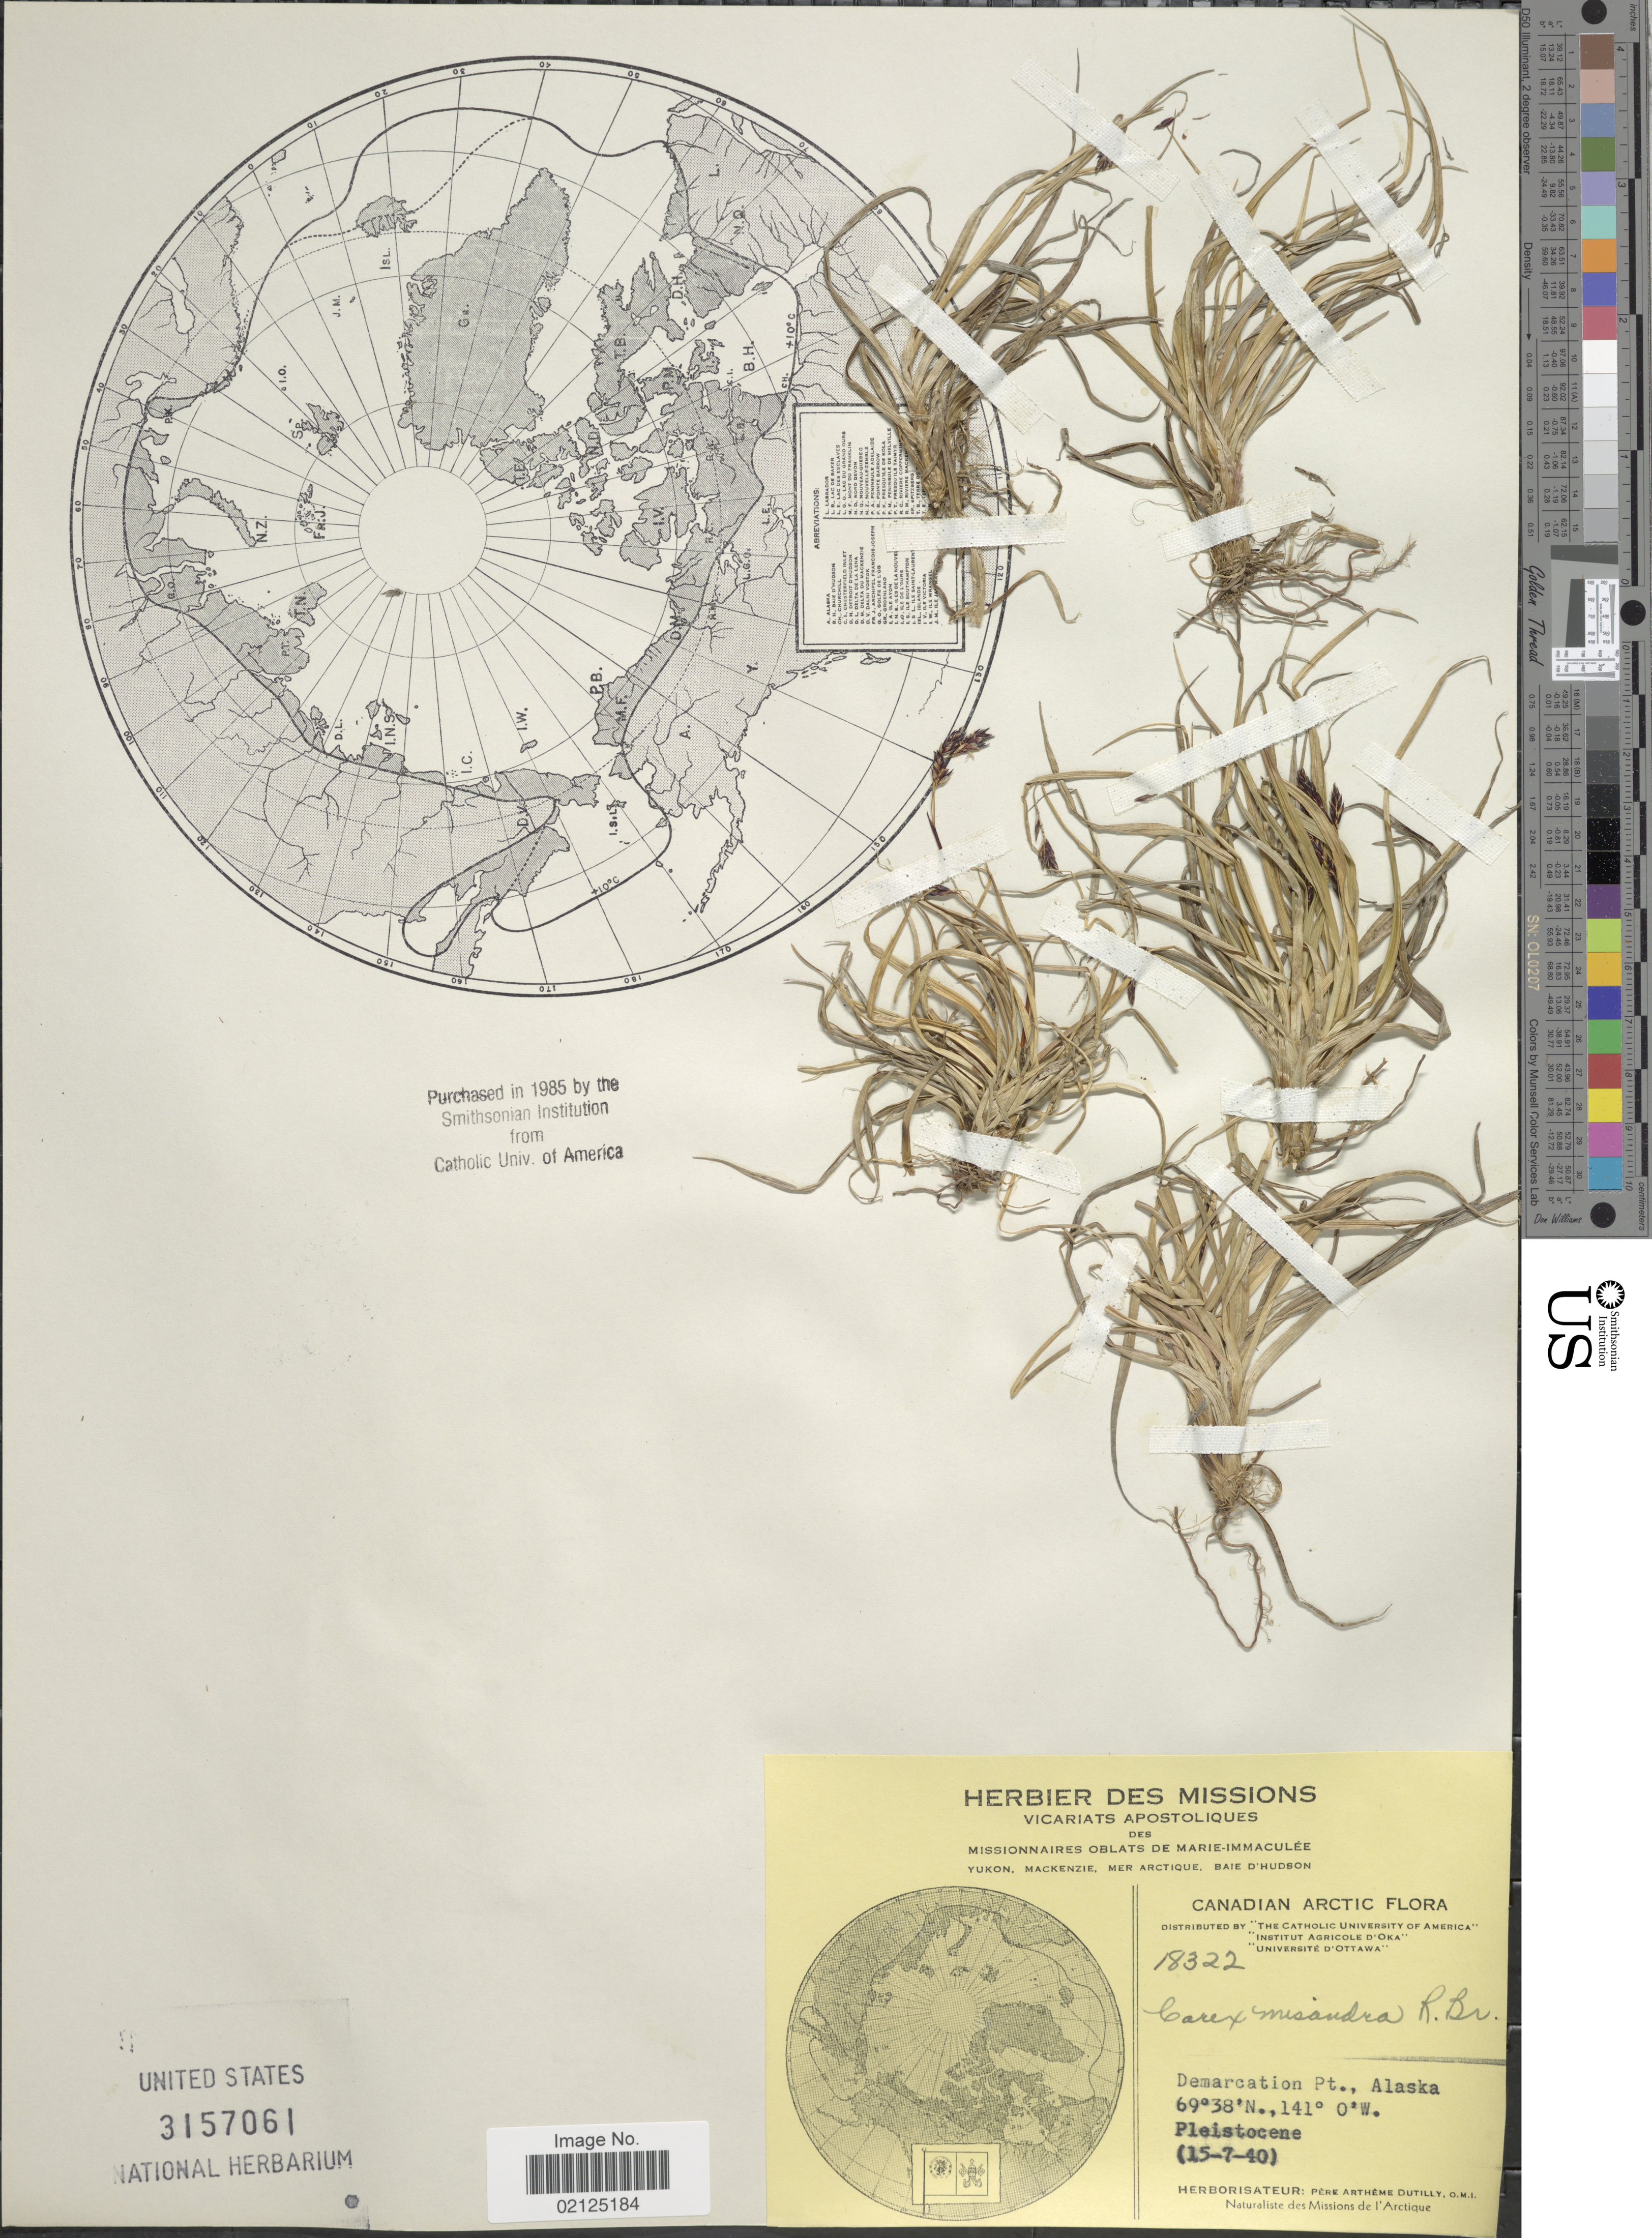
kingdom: Plantae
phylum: Tracheophyta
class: Liliopsida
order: Poales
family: Cyperaceae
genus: Carex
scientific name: Carex fuliginosa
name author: Schkuhr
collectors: A. Dutilly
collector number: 18322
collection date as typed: Transcribed d/m/y: 15/7/40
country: United States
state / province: Alaska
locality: Canadian Arctic, Demarcation Pt.,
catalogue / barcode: US 3157061